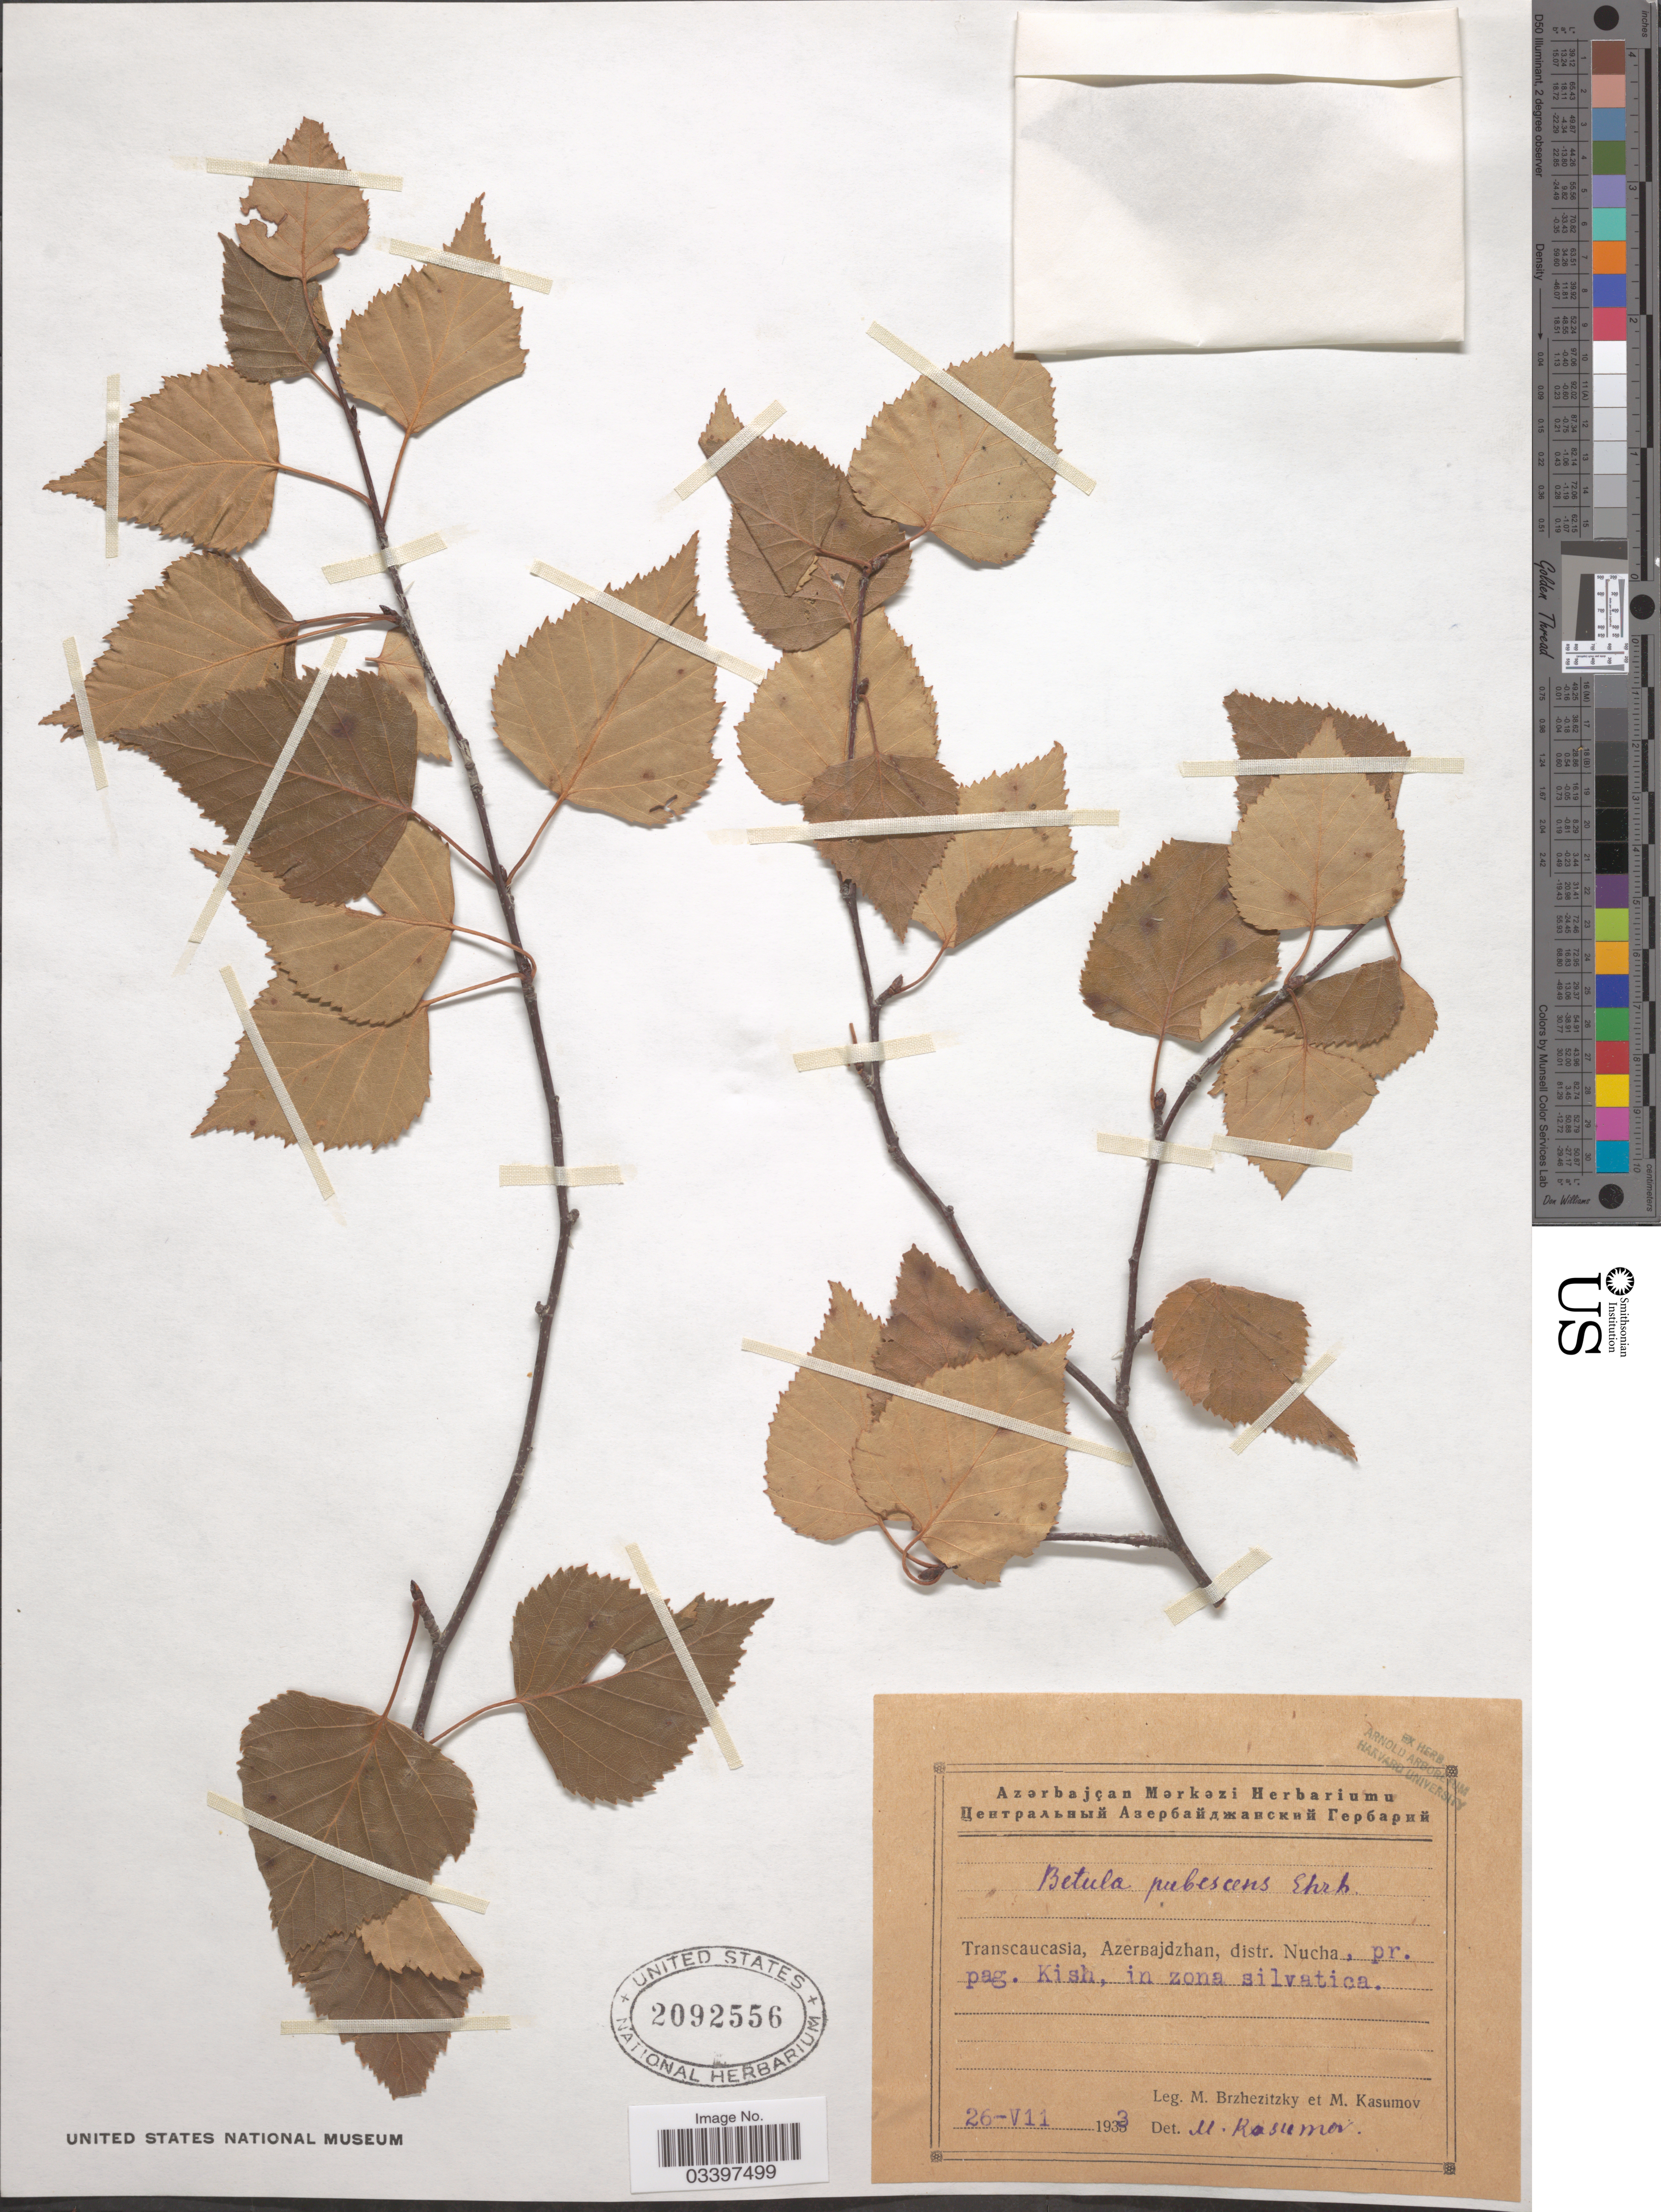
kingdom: Plantae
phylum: Tracheophyta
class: Magnoliopsida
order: Fagales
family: Betulaceae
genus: Betula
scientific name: Betula pubescens var. friesii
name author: (Larsson ex Hartm.) Nyman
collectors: M. Brzhezitzky & M. Kasumov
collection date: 1933-07-26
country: Azerbaijan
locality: Transcaucasia, Azerbajdzhan, distr. Nucha, pr. pag. Kish, in zona silvatica.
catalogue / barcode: US 2092556